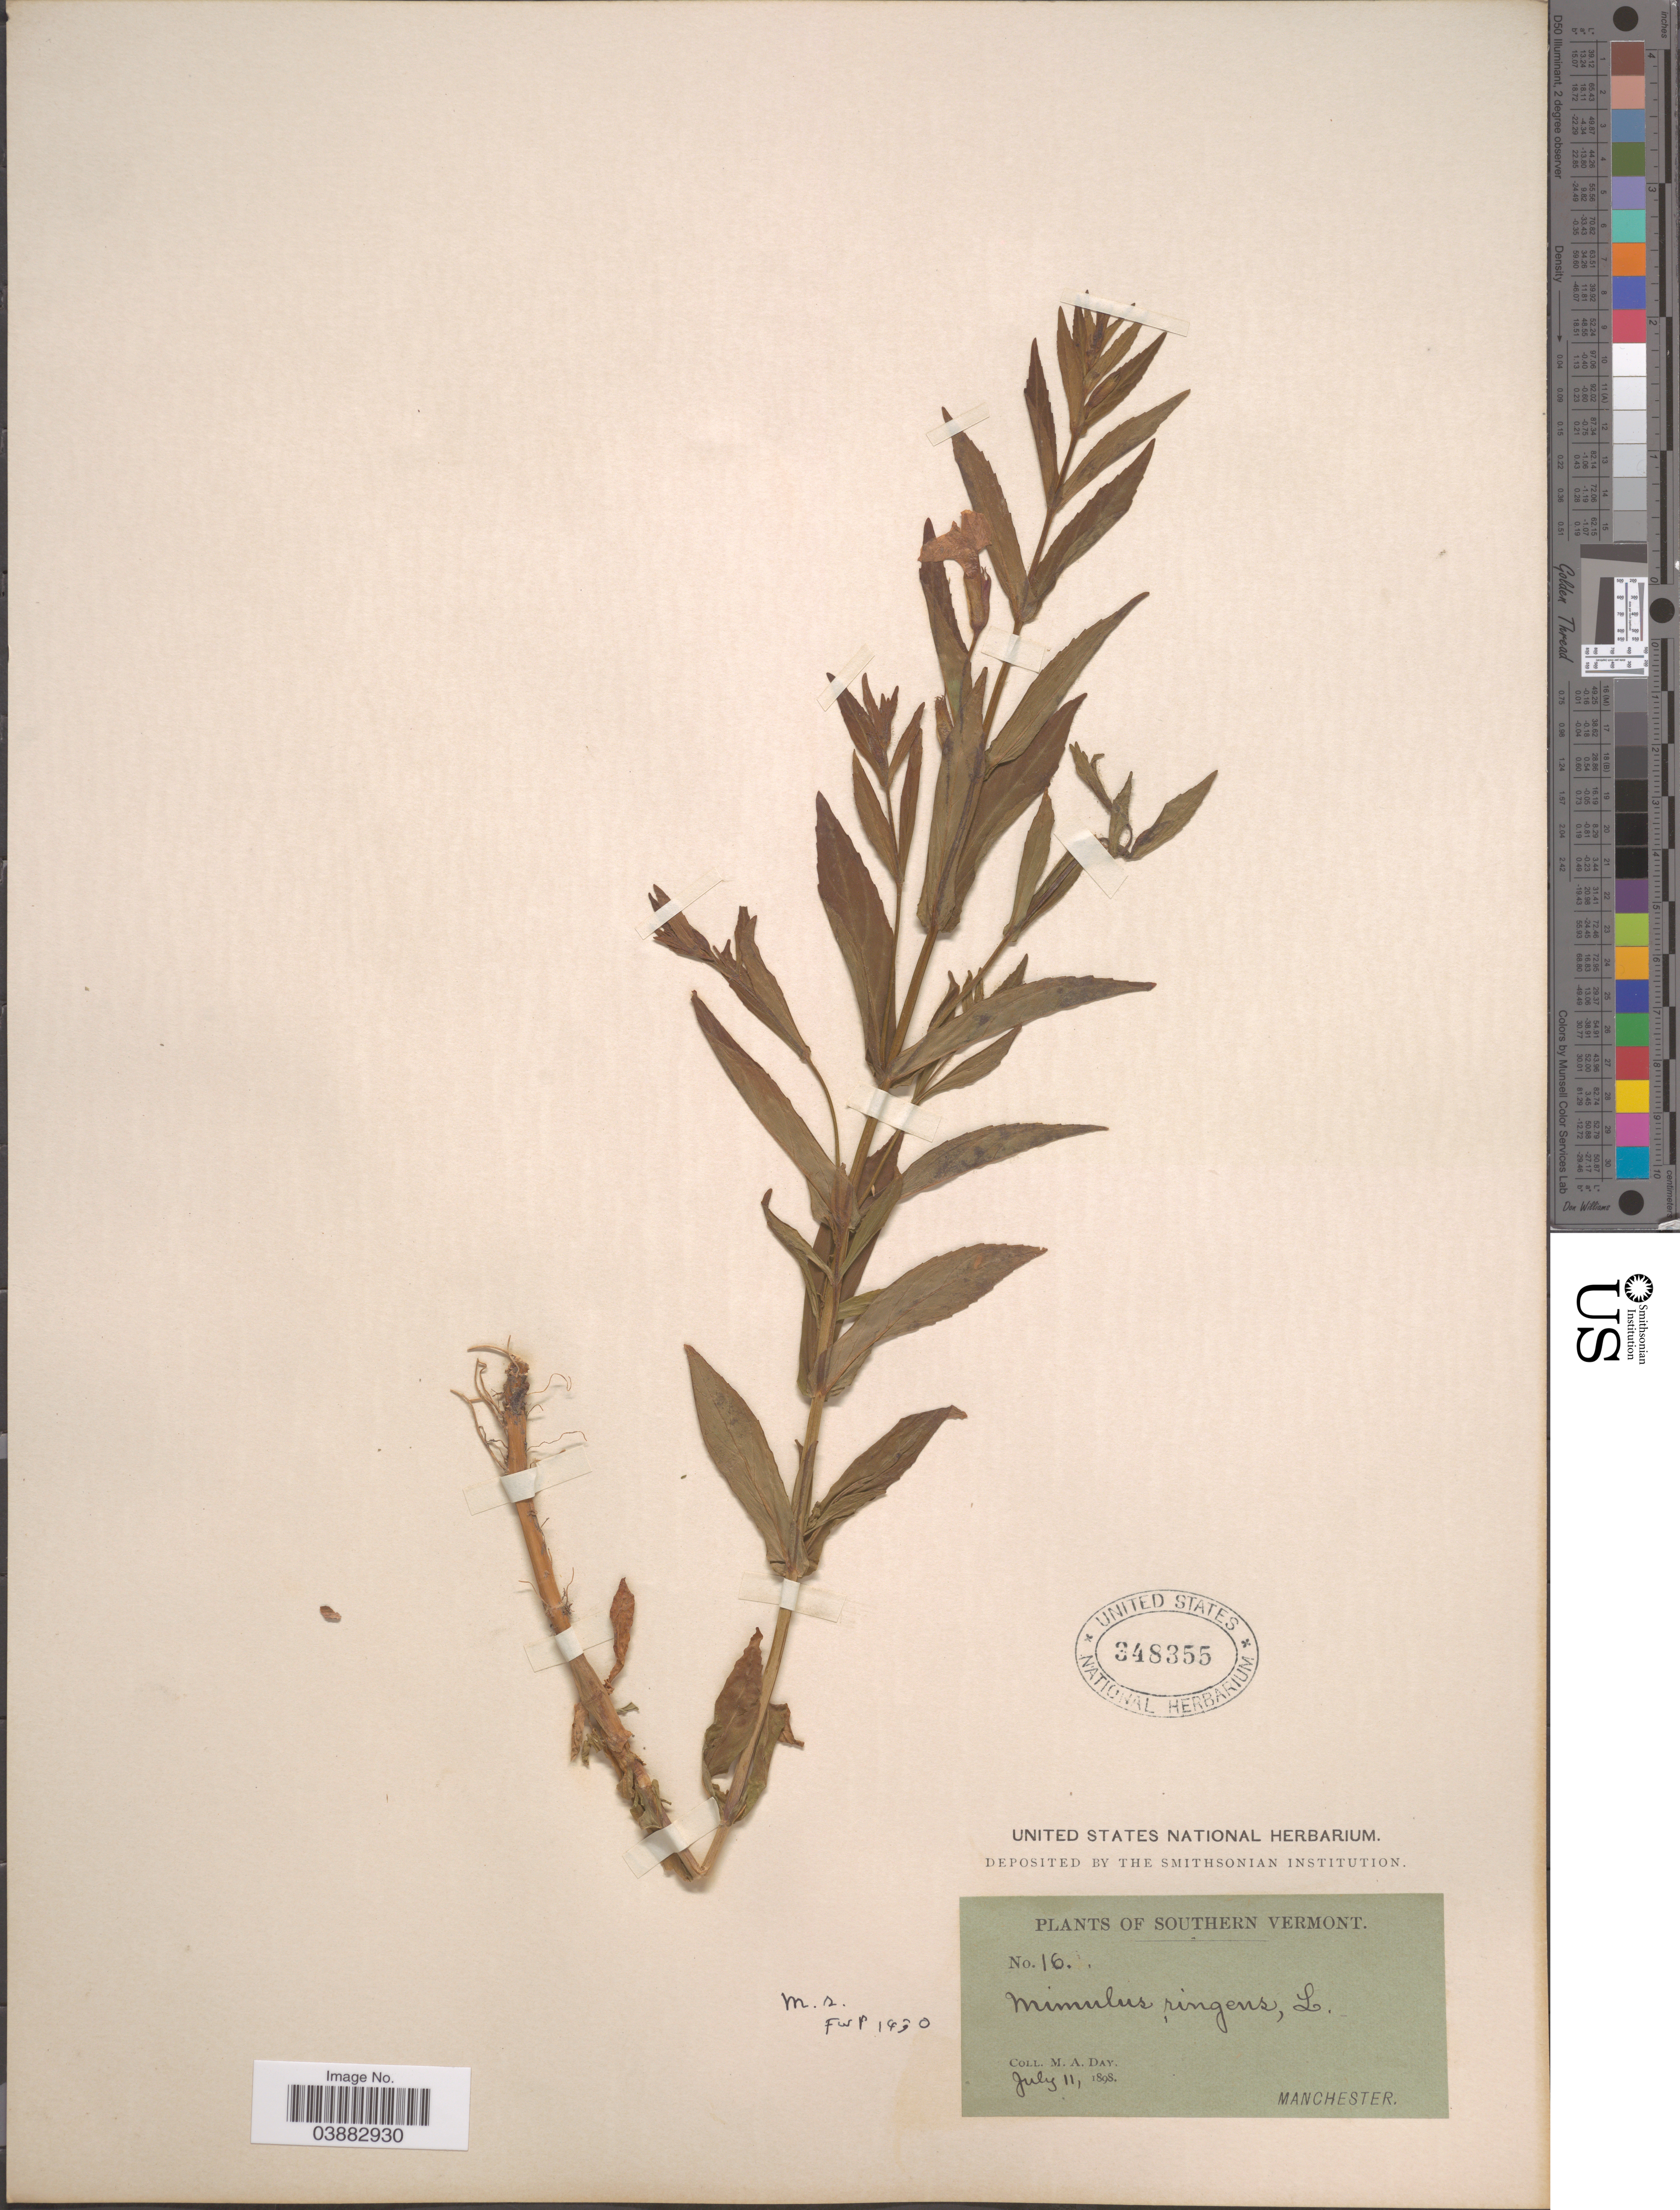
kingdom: Plantae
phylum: Tracheophyta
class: Magnoliopsida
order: Lamiales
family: Phrymaceae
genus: Mimulus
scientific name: Mimulus ringens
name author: L.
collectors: M. Day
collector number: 16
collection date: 1898-07-11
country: United States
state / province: Vermont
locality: Southern Vermont. Manchester.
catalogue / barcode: US 348355